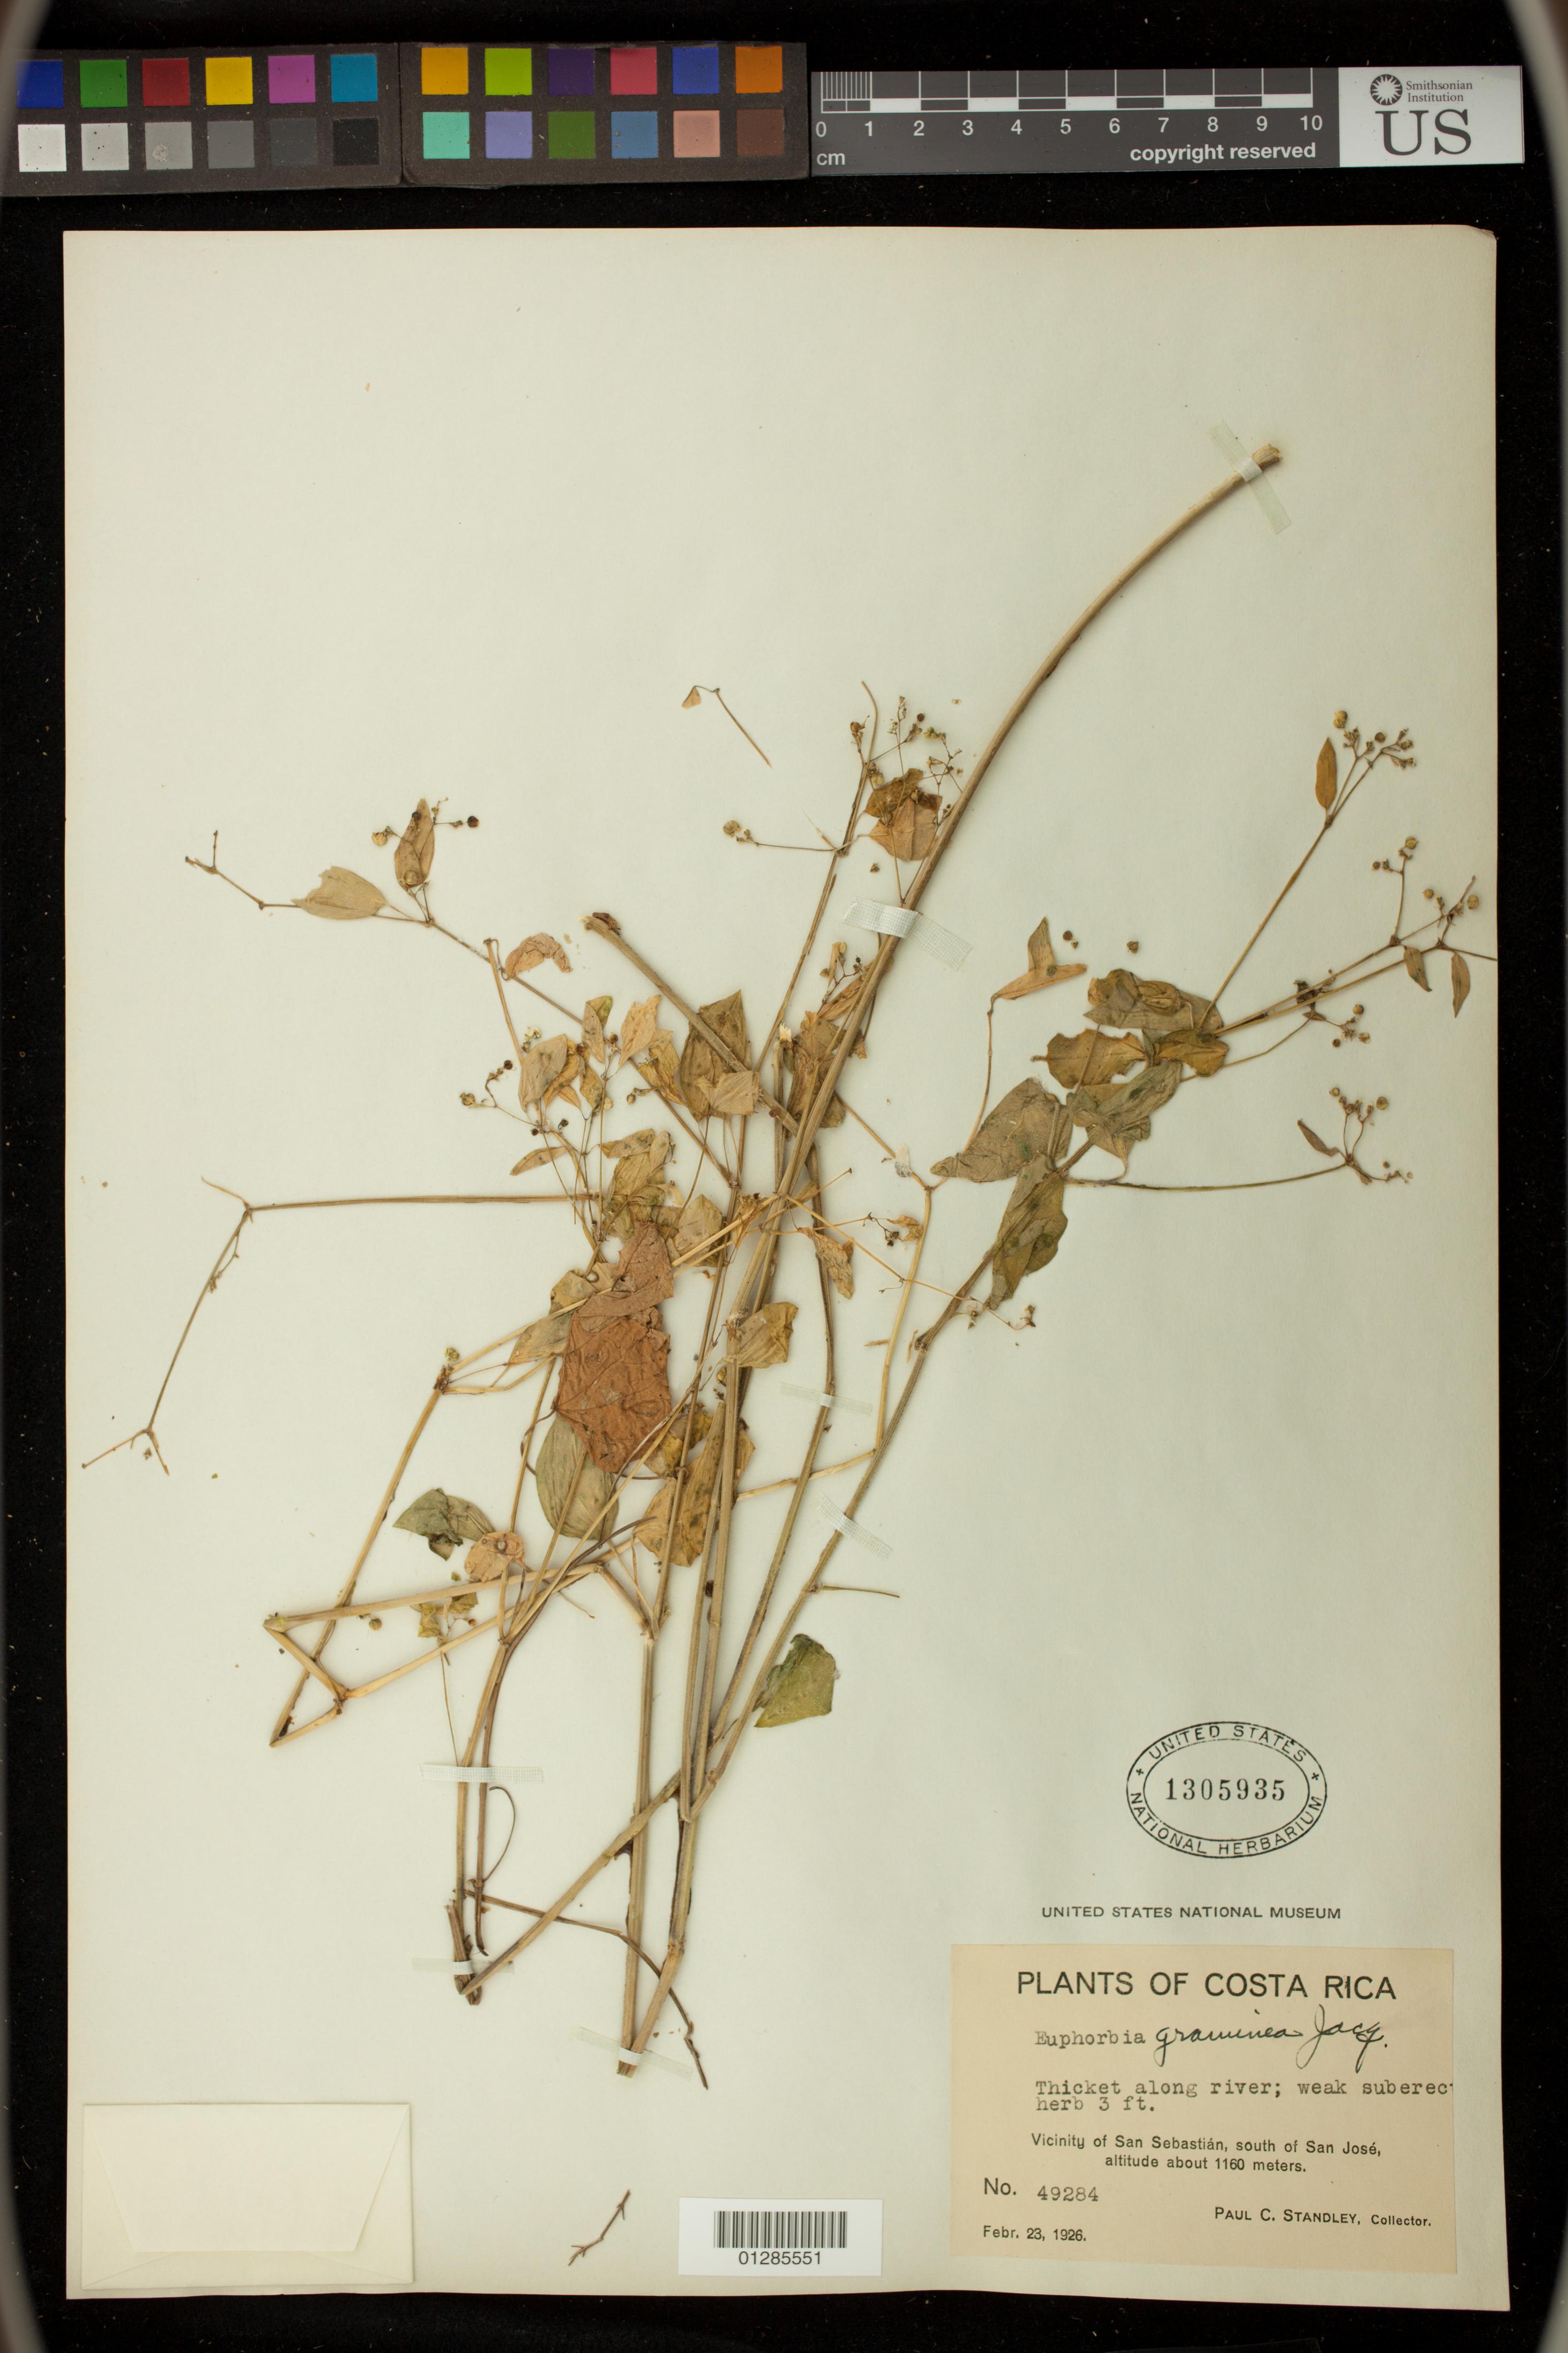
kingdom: Plantae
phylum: Tracheophyta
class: Magnoliopsida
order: Malpighiales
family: Euphorbiaceae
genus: Euphorbia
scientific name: Euphorbia graminea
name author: Jacq.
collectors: P. C. Standley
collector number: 49284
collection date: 1926-02-23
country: Costa Rica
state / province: San Jose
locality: Vicinity of San Sebastian, south of San Jose,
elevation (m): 1160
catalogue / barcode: US 1305935